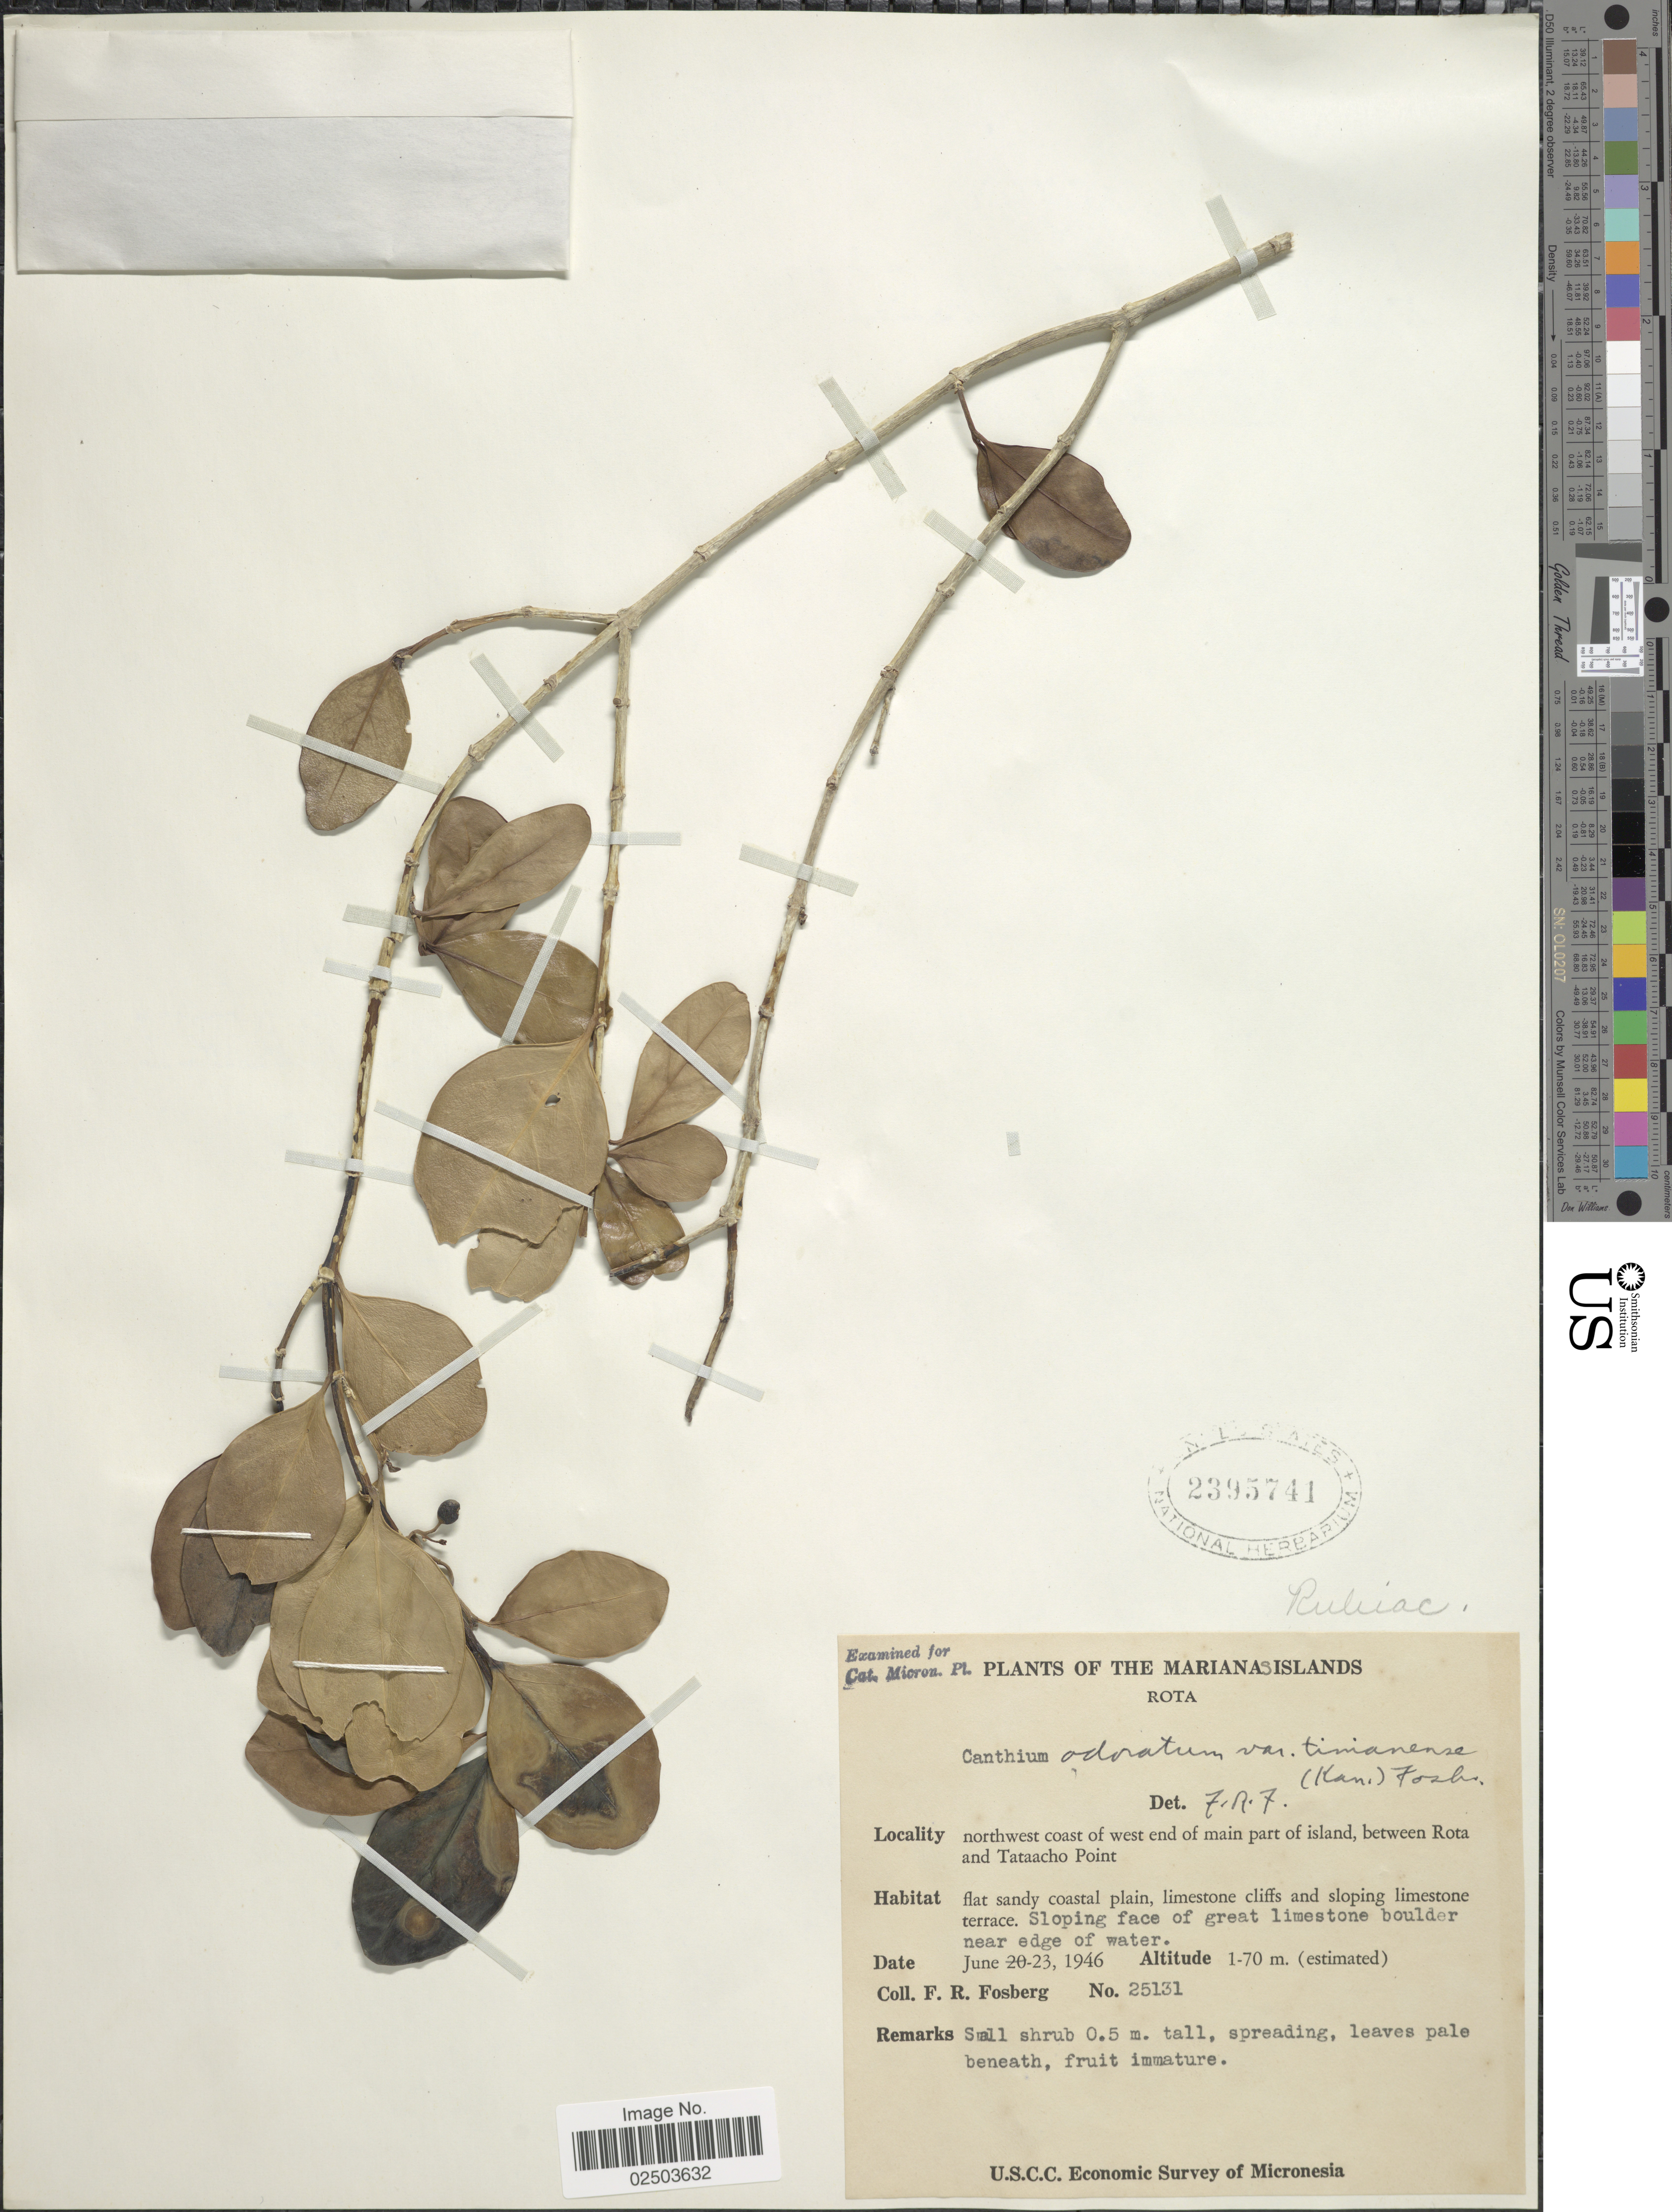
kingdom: Plantae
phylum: Tracheophyta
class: Magnoliopsida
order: Gentianales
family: Rubiaceae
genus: Psydrax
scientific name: Psydrax odorata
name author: (G. Forst.) A.C. Sm. & S.P. Darwin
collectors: F. R. Fosberg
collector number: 25131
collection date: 1946-06-23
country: Northern Mariana Islands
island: Rota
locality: Rota, northwest coas t and west end of main part of island, between Rota and Tataacho Point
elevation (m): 1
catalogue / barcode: US 2395741